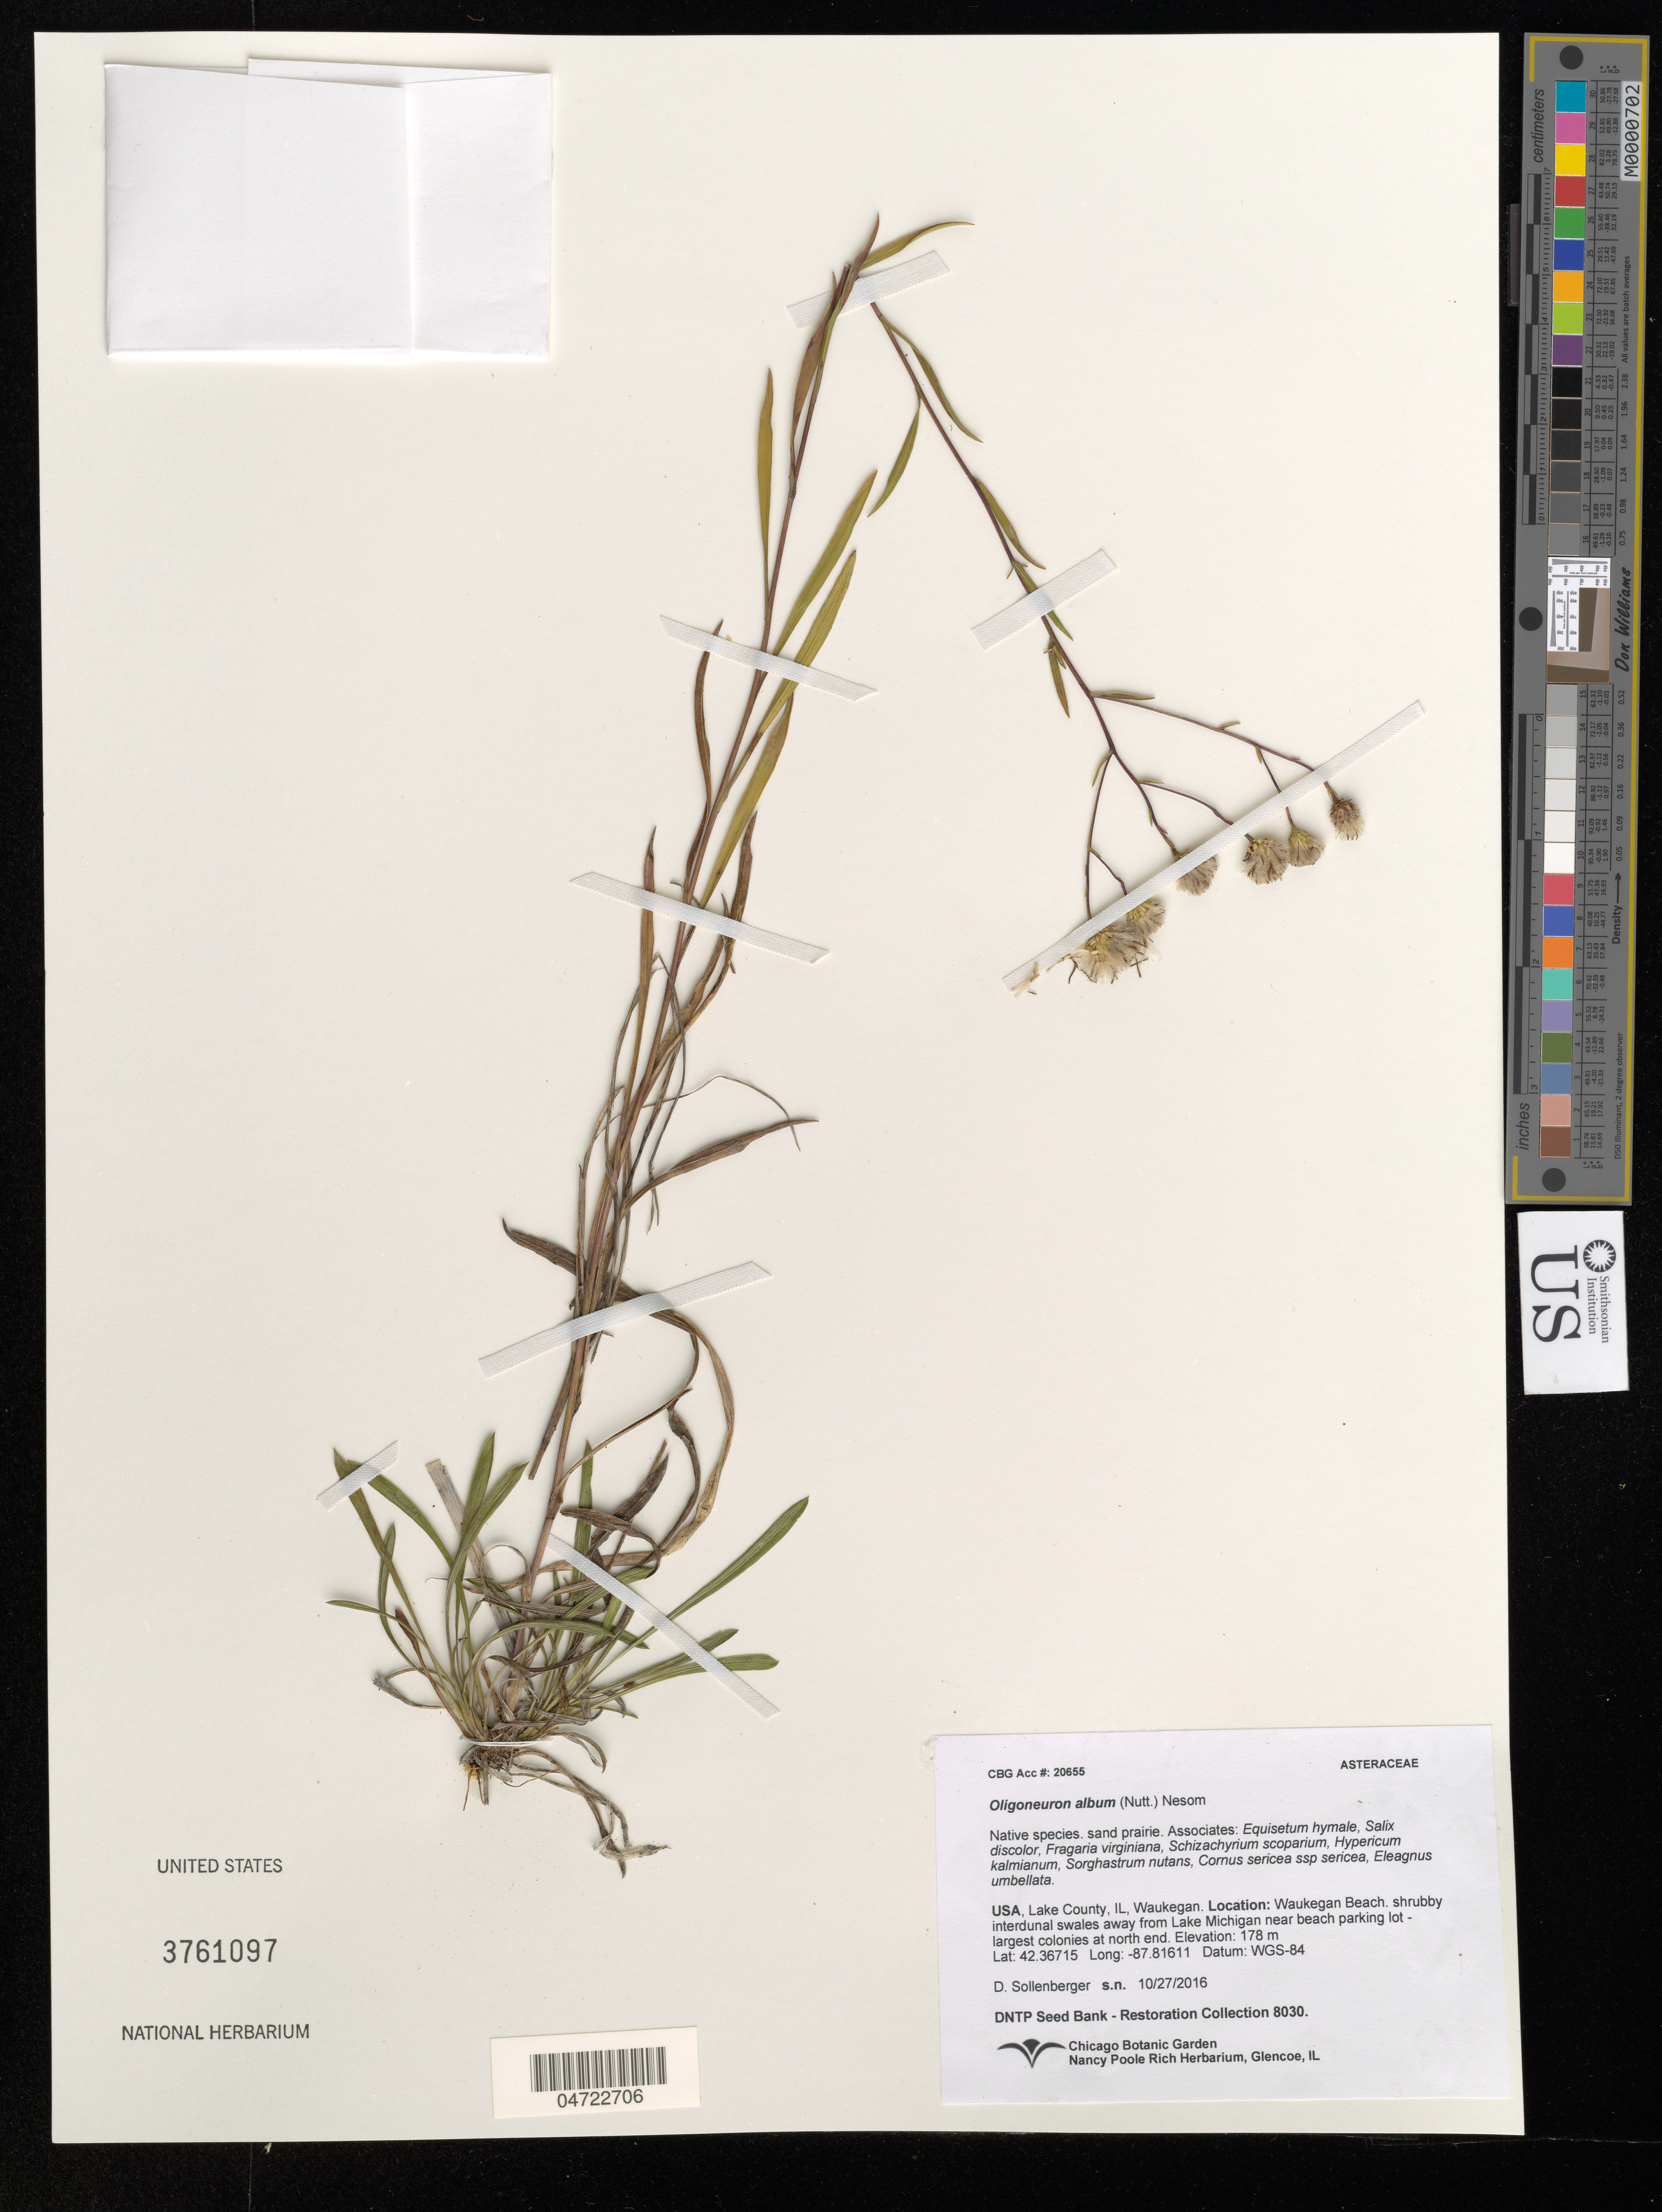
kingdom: Plantae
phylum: Tracheophyta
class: Magnoliopsida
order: Asterales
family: Asteraceae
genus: Oligoneuron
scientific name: Oligoneuron album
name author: (Nutt.) G.L. Nesom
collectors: D. Sollenberger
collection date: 2016-10-27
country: United States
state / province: Illinois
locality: Lake County,, Waukegan. Waukegan Beach, shrubby interdunal swales away from Lake Michigan near beach parking lot - largest colonies at north end.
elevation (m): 178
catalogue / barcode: US 3761097